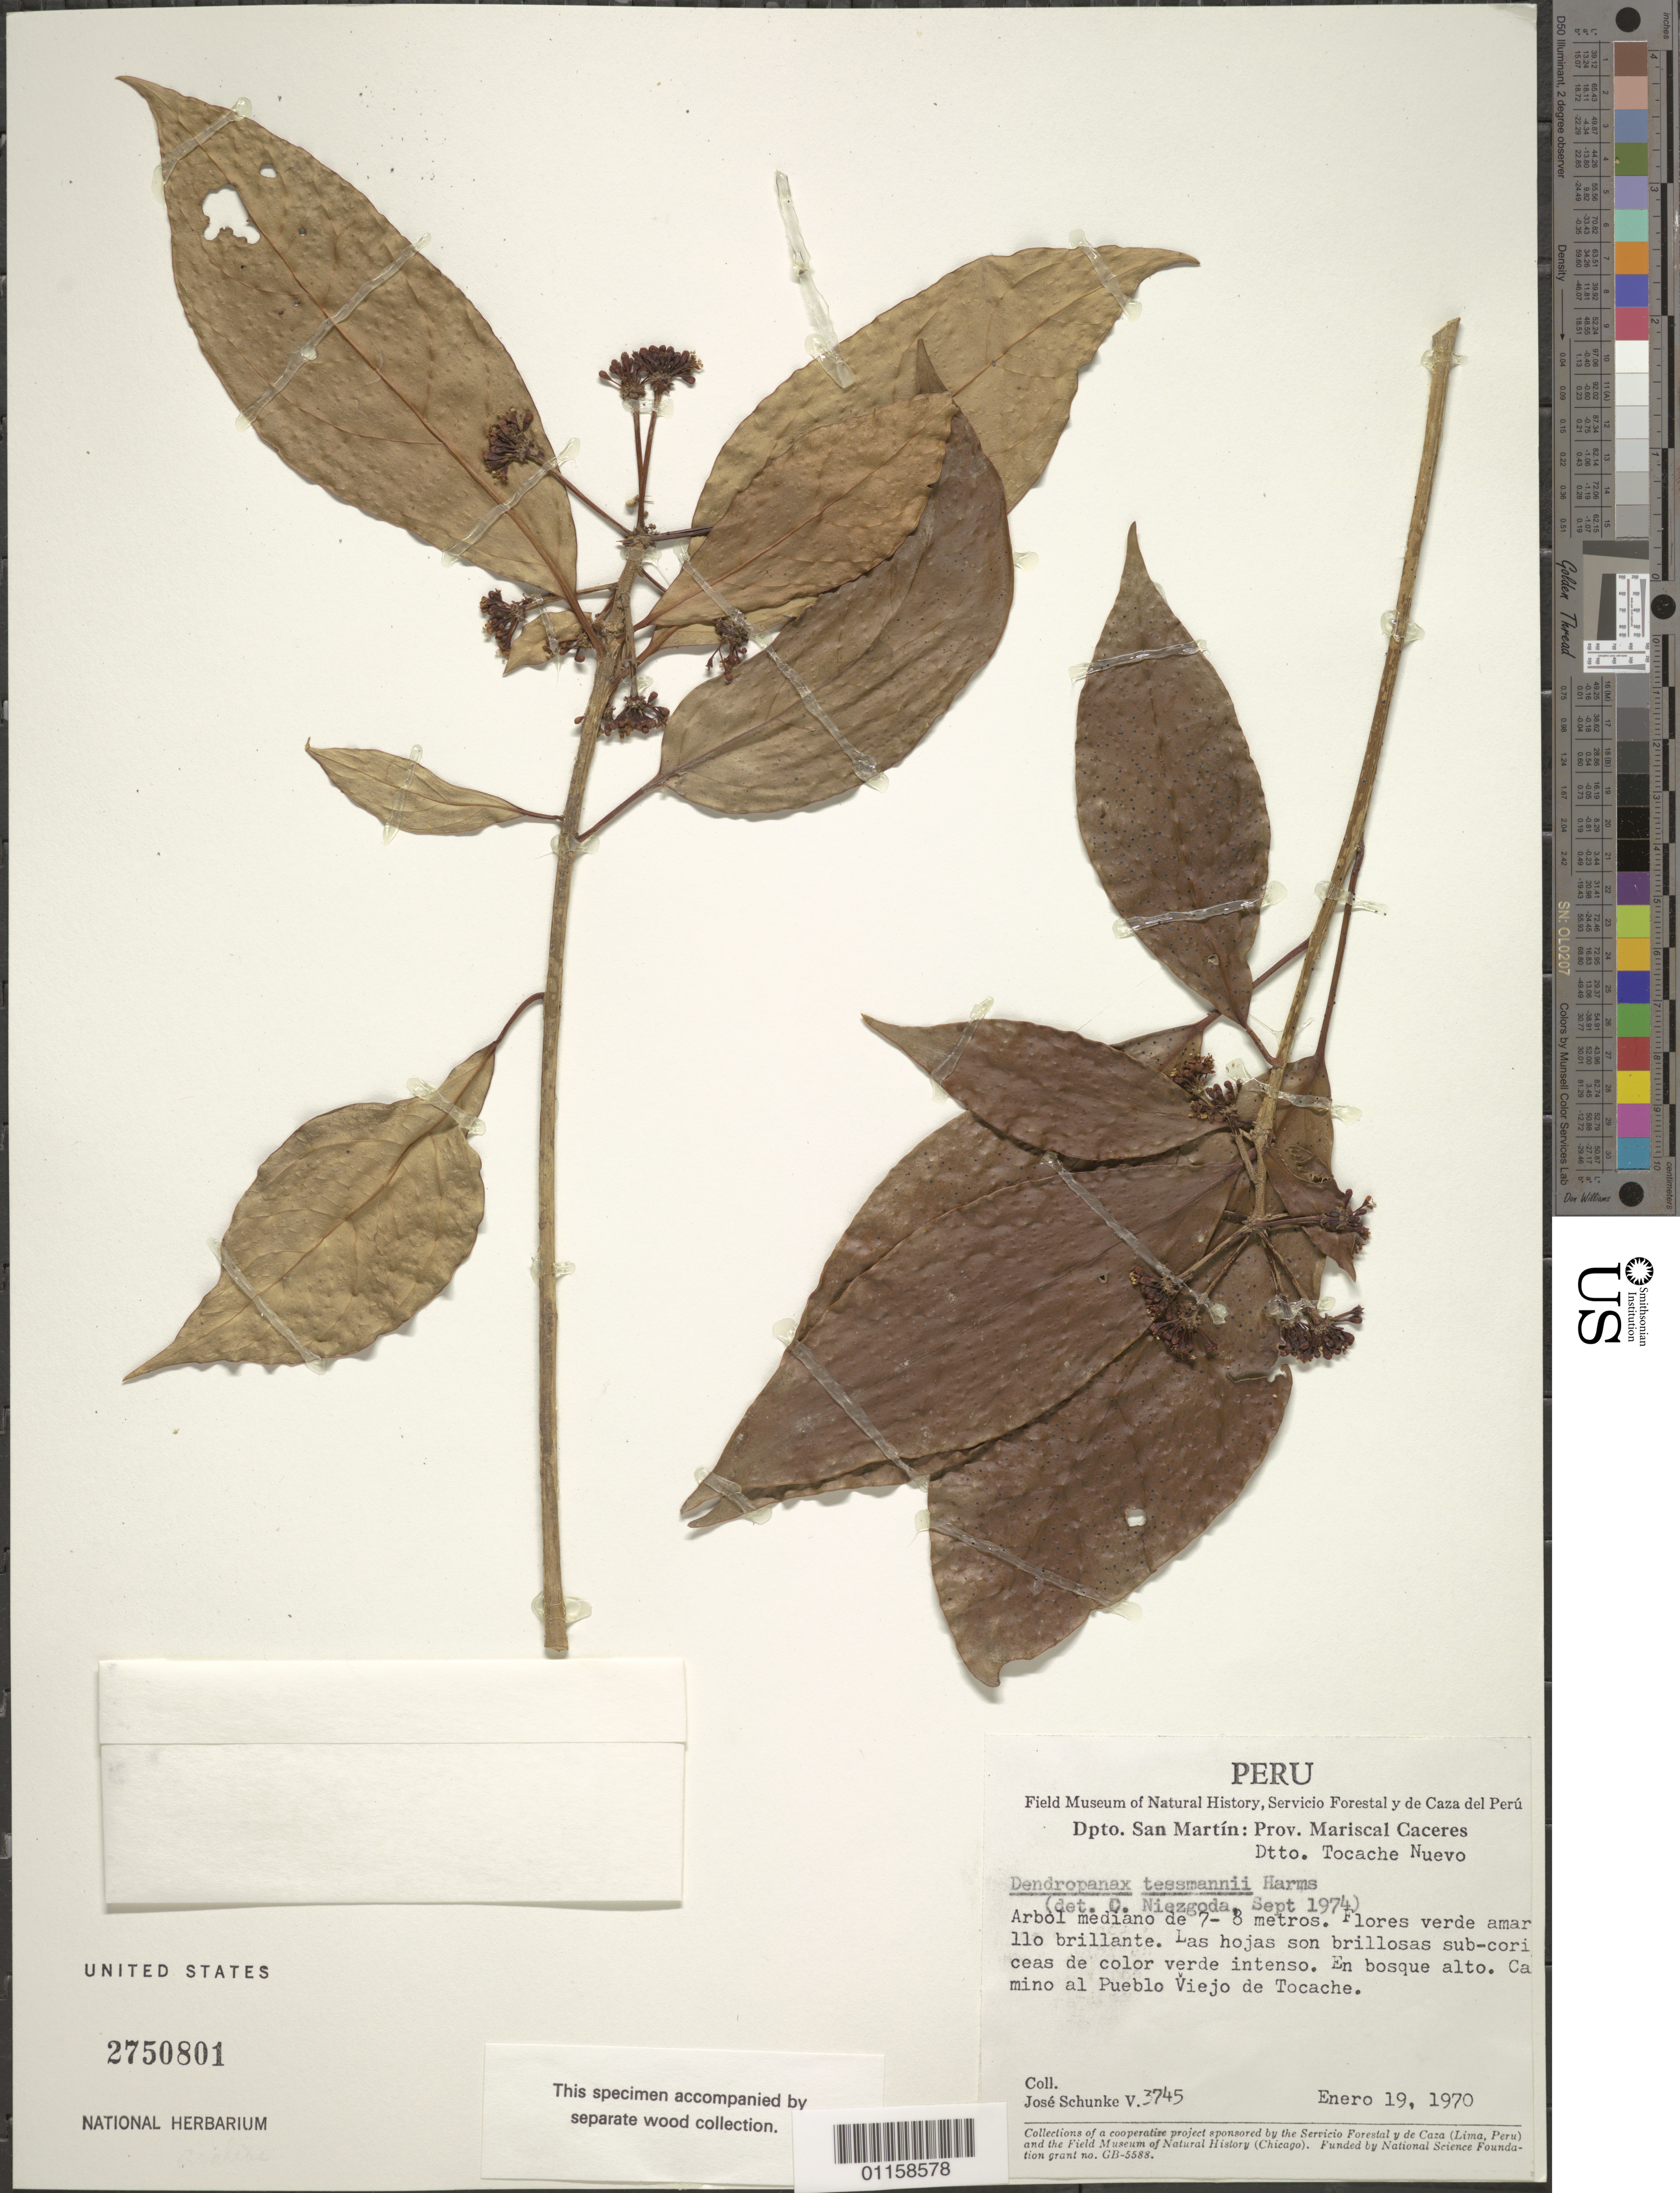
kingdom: Plantae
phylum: Tracheophyta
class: Magnoliopsida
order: Apiales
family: Araliaceae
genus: Dendropanax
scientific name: Dendropanax tessmannii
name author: (Harms) Harms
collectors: J. Schunke Vigo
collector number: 3745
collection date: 1970-01-19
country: Peru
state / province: San Martín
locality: Mariscal Caceres, Tocache Nuevo.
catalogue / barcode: US 2750801